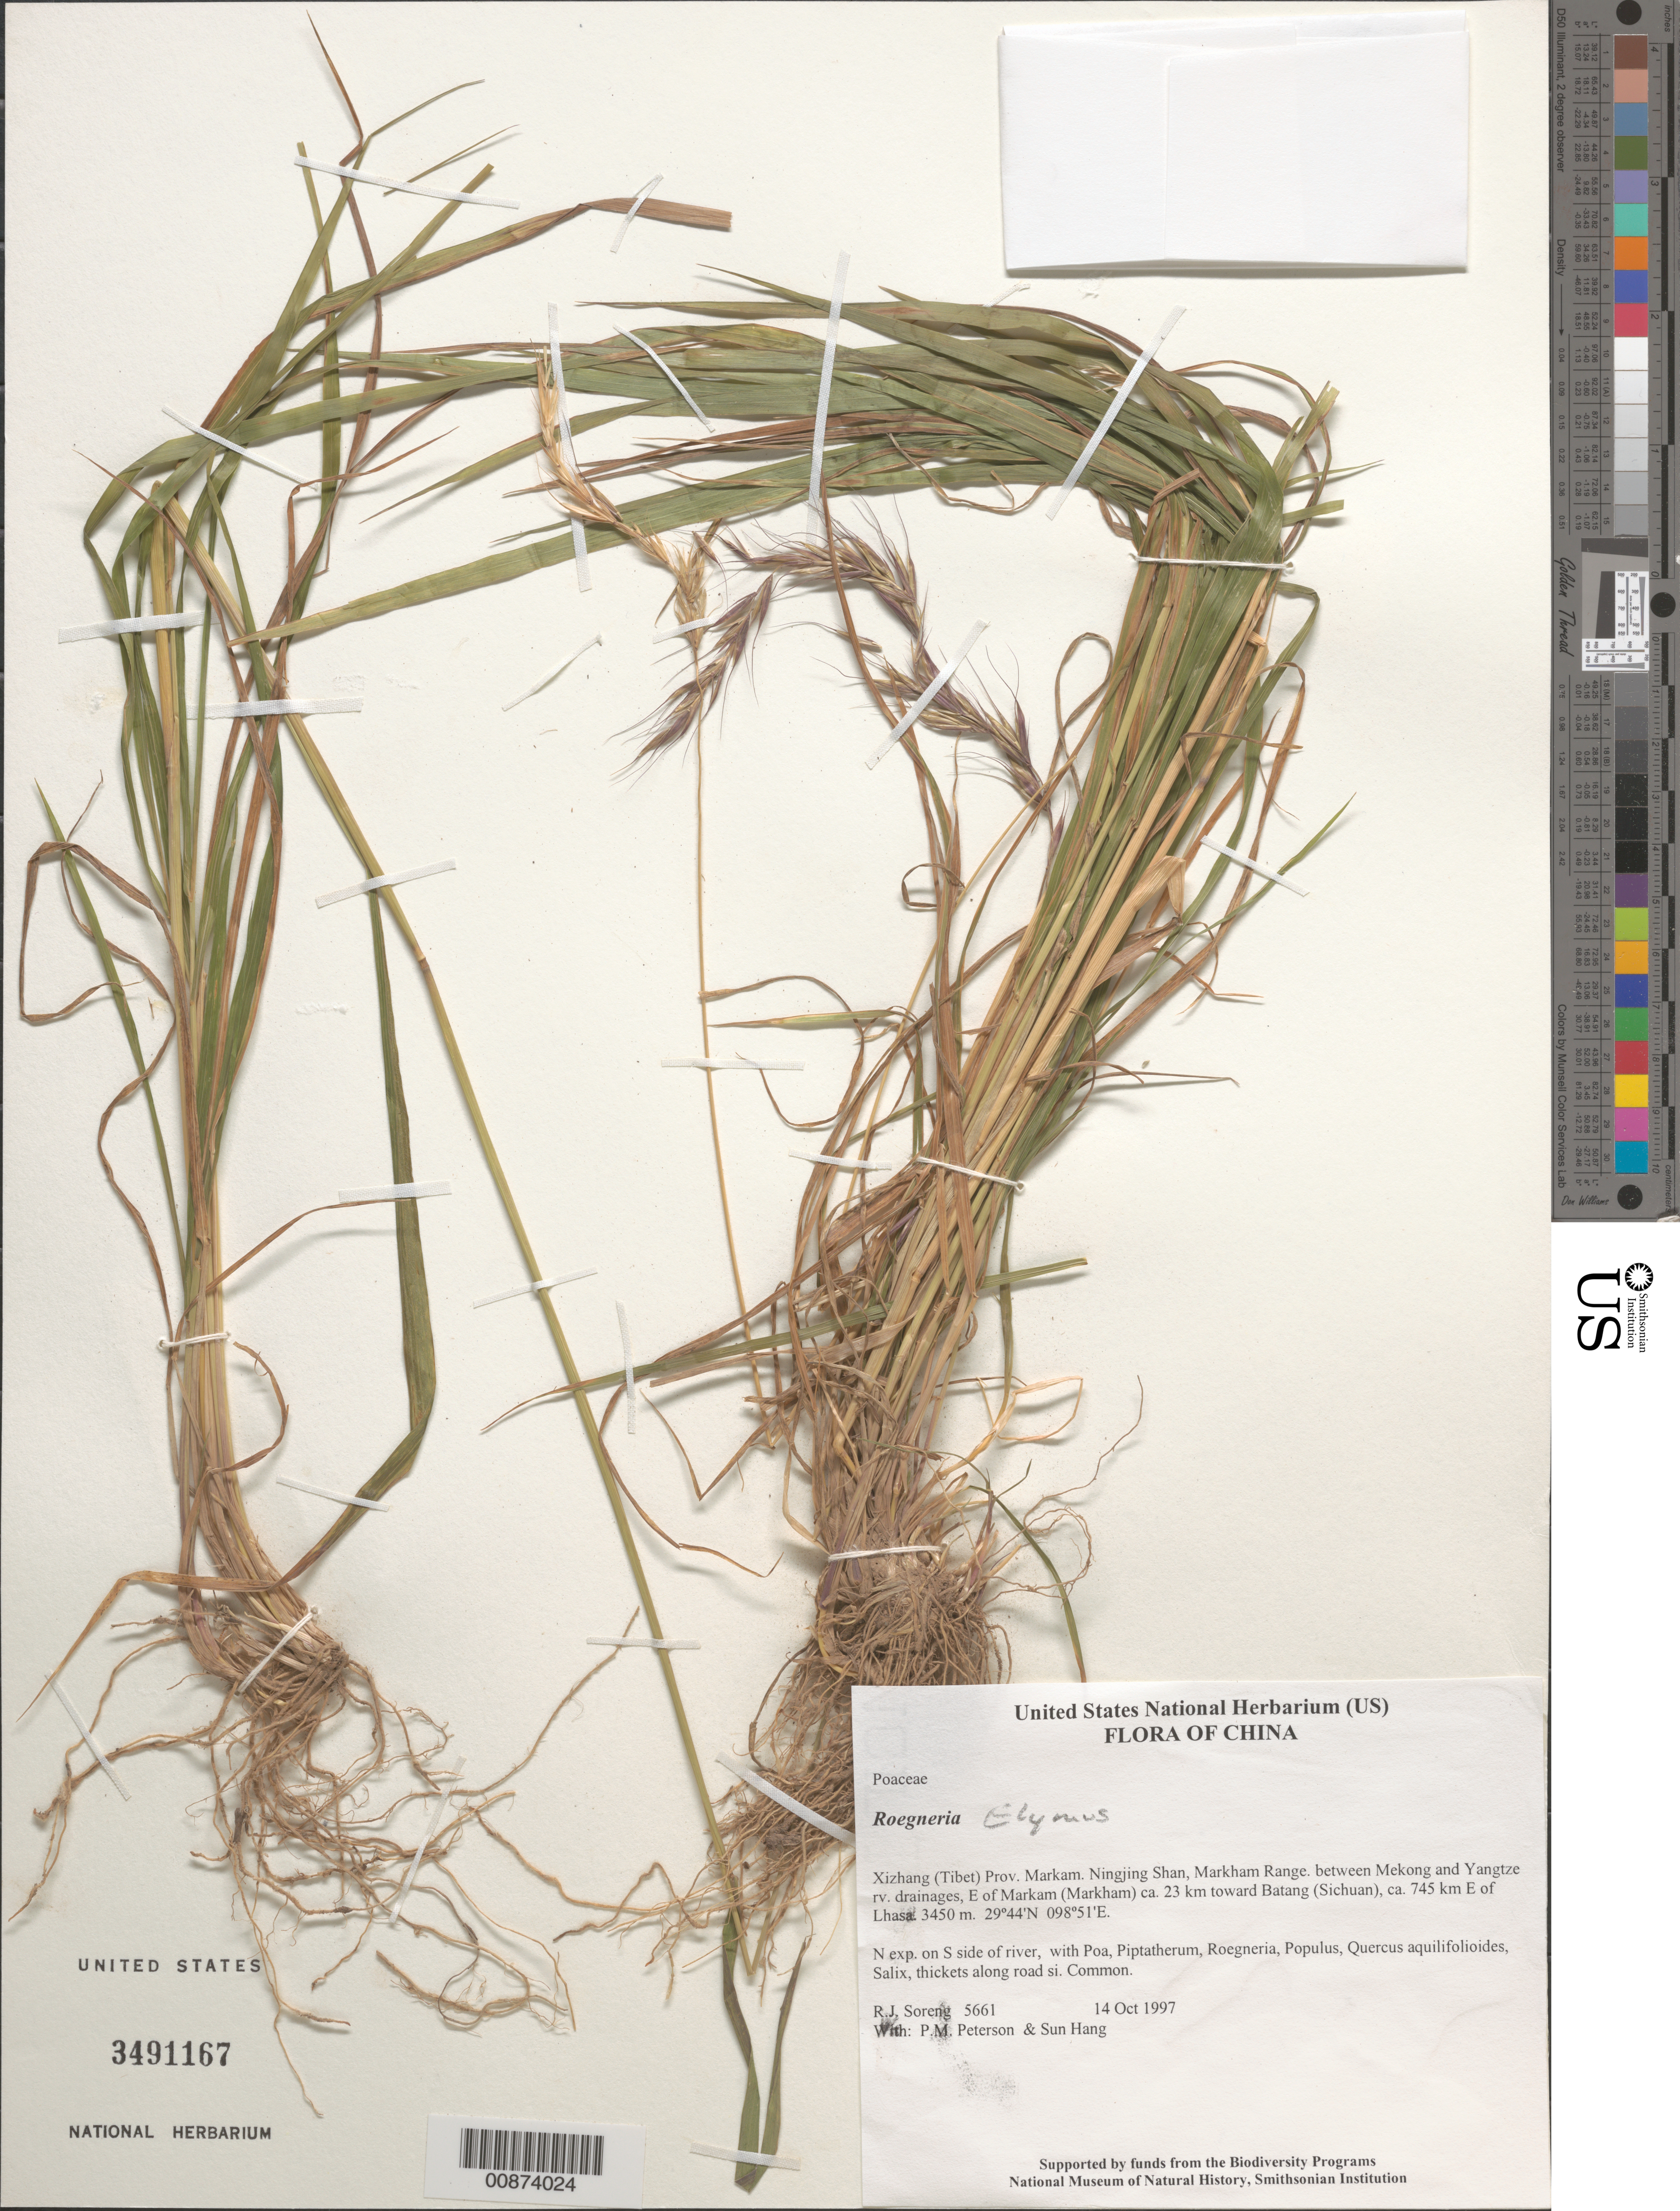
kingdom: Plantae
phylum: Tracheophyta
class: Liliopsida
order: Poales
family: Poaceae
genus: Elymus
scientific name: Elymus sp.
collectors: R. J. Soreng, P. M. Peterson & Sun Hang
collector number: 5661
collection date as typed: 14 Oct 1997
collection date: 1997-10-14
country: China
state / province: Xizang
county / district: Markam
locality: Ningjing Shan, Markham Range. between Mekong and Yangtze rv. drainages, E of Markam (Markham) ca. 23 km toward Batang (Sichuan), ca. 745 km E of Lhasa.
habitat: N exp. on S side of river, with Poa, Piptatherum, Roegneria, Populus, Quercus aquilifolioides, Salix, thickets along road si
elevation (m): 3450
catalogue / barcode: US 3491167